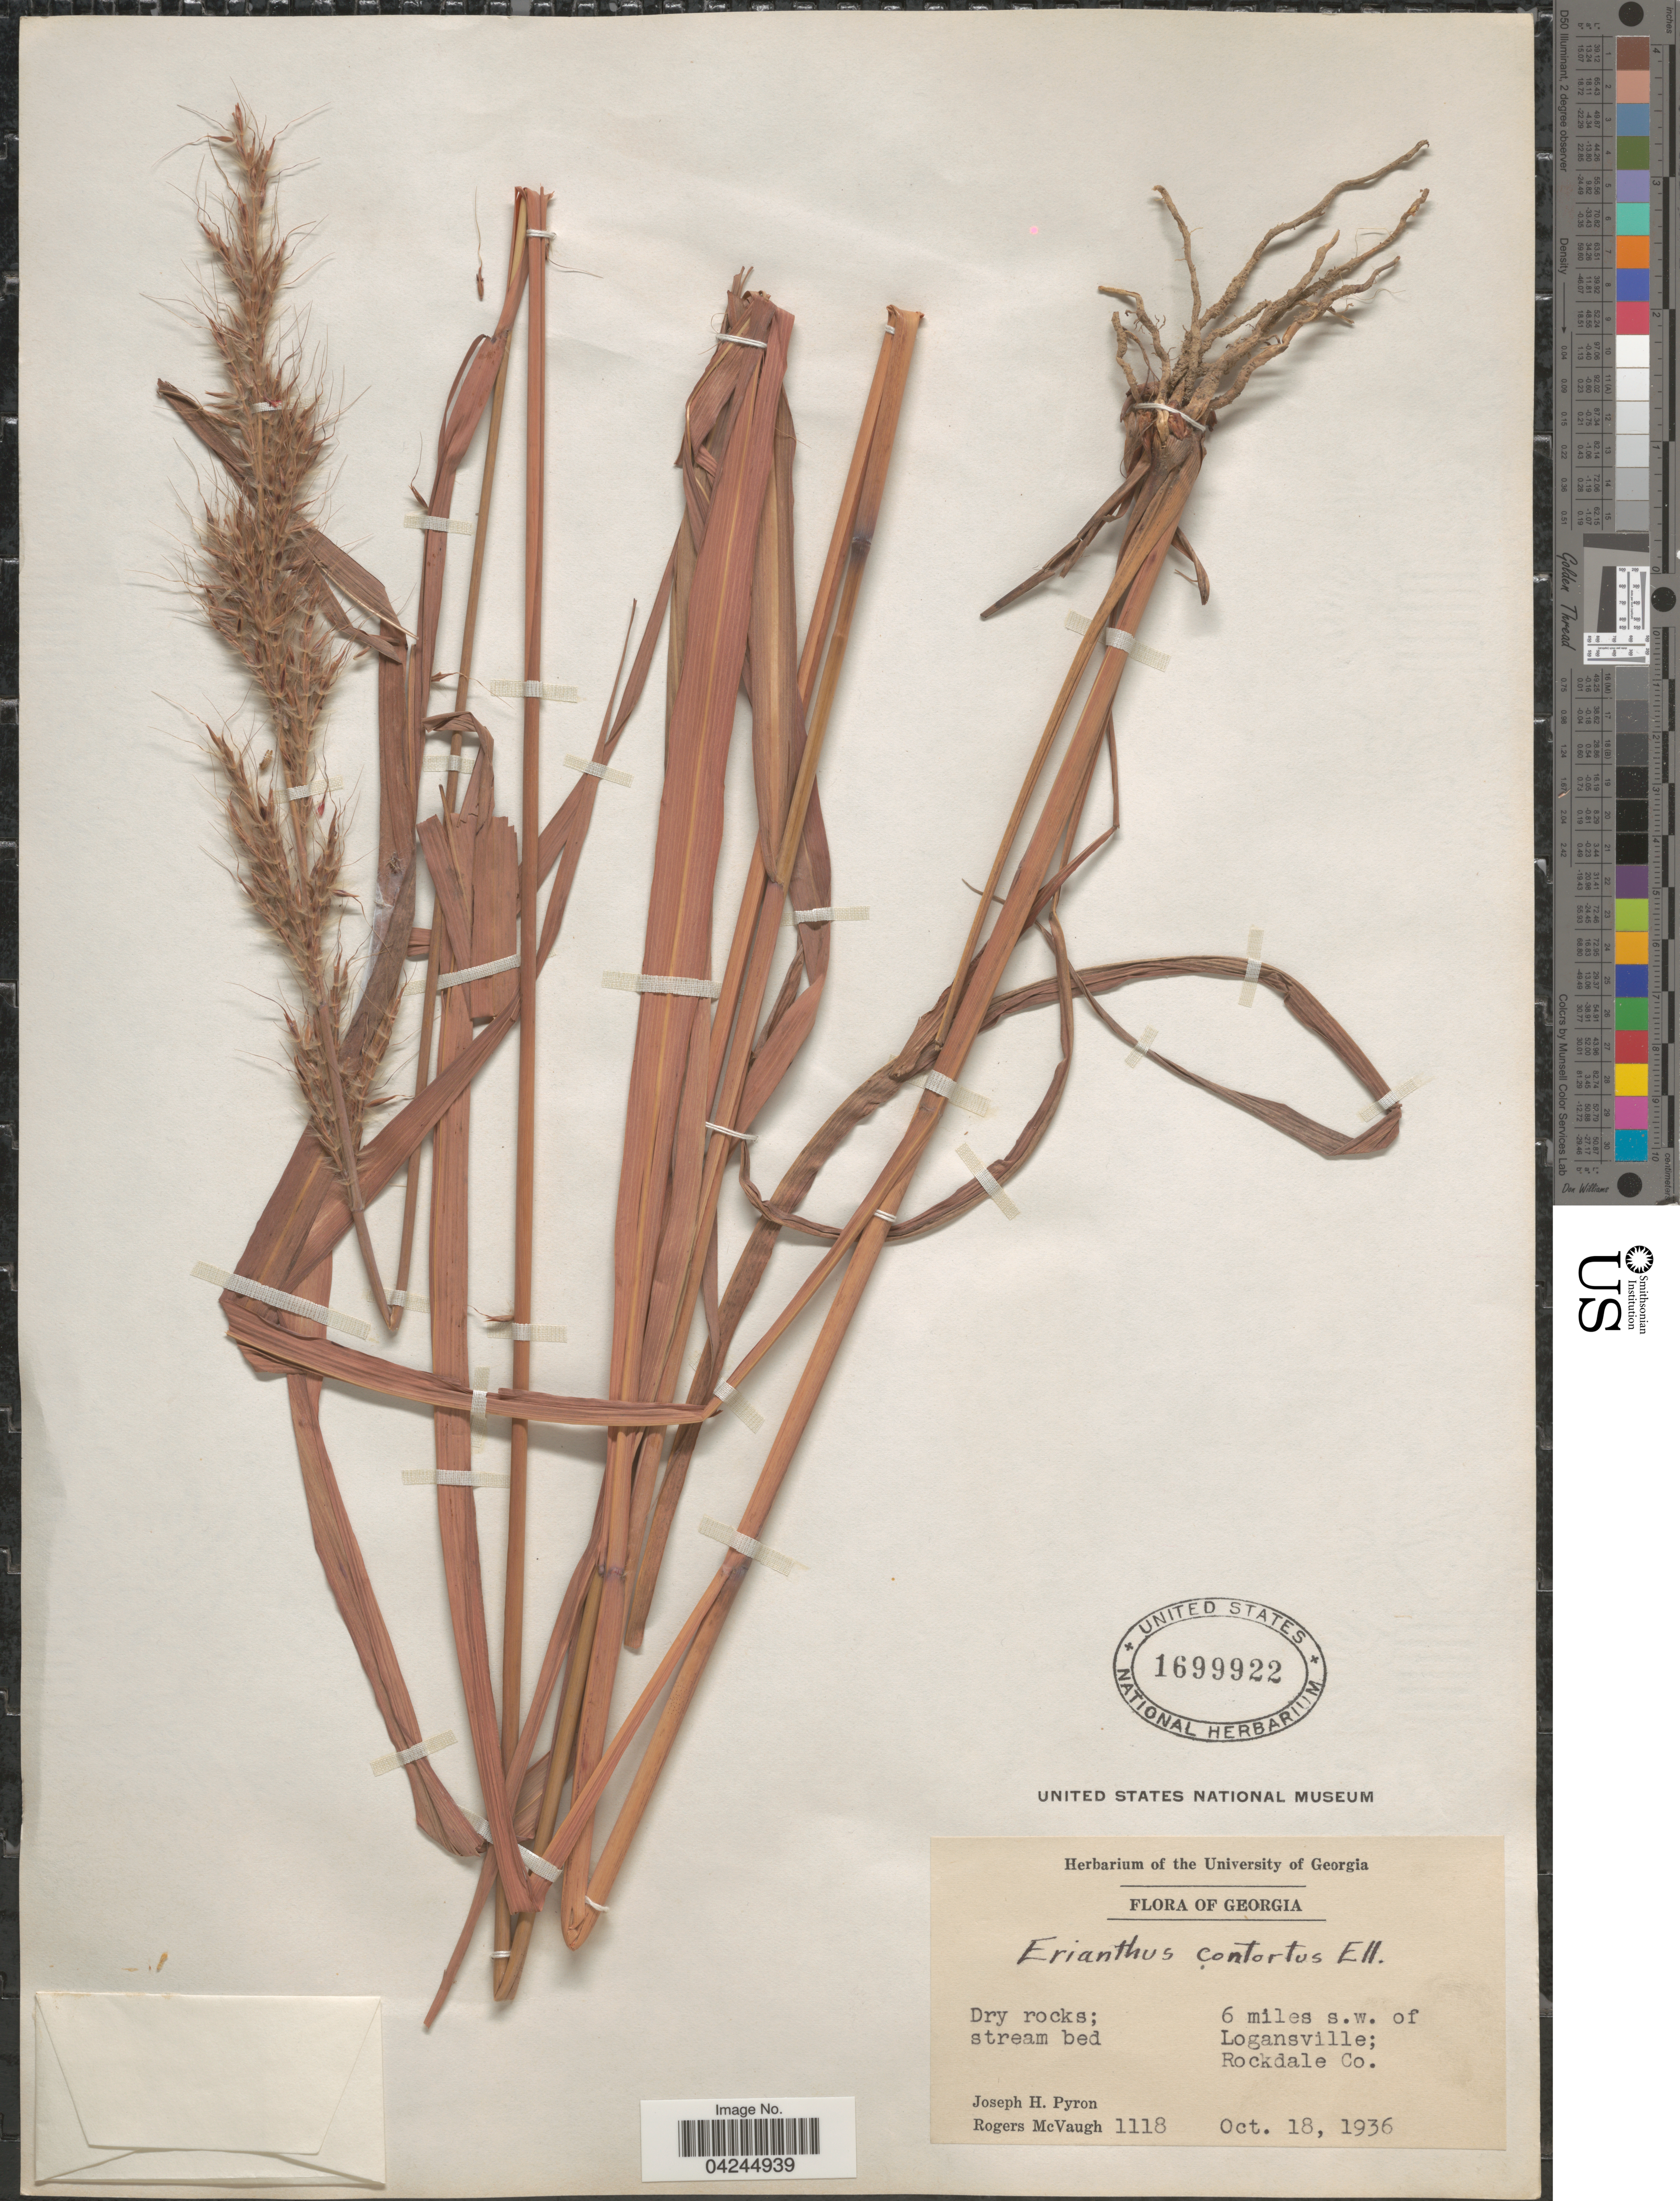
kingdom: Plantae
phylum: Tracheophyta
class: Liliopsida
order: Poales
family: Poaceae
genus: Erianthus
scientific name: Erianthus brevibarbis var. contortus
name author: (Elliott) D.B. Ward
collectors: J. H. Pyron & R. McVaugh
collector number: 1118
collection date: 1936-10-18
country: United States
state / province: Georgia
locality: Dry rocks; stream bed. 6 miles s.w. of Logansville; Rockdale Co.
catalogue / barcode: US 1699922